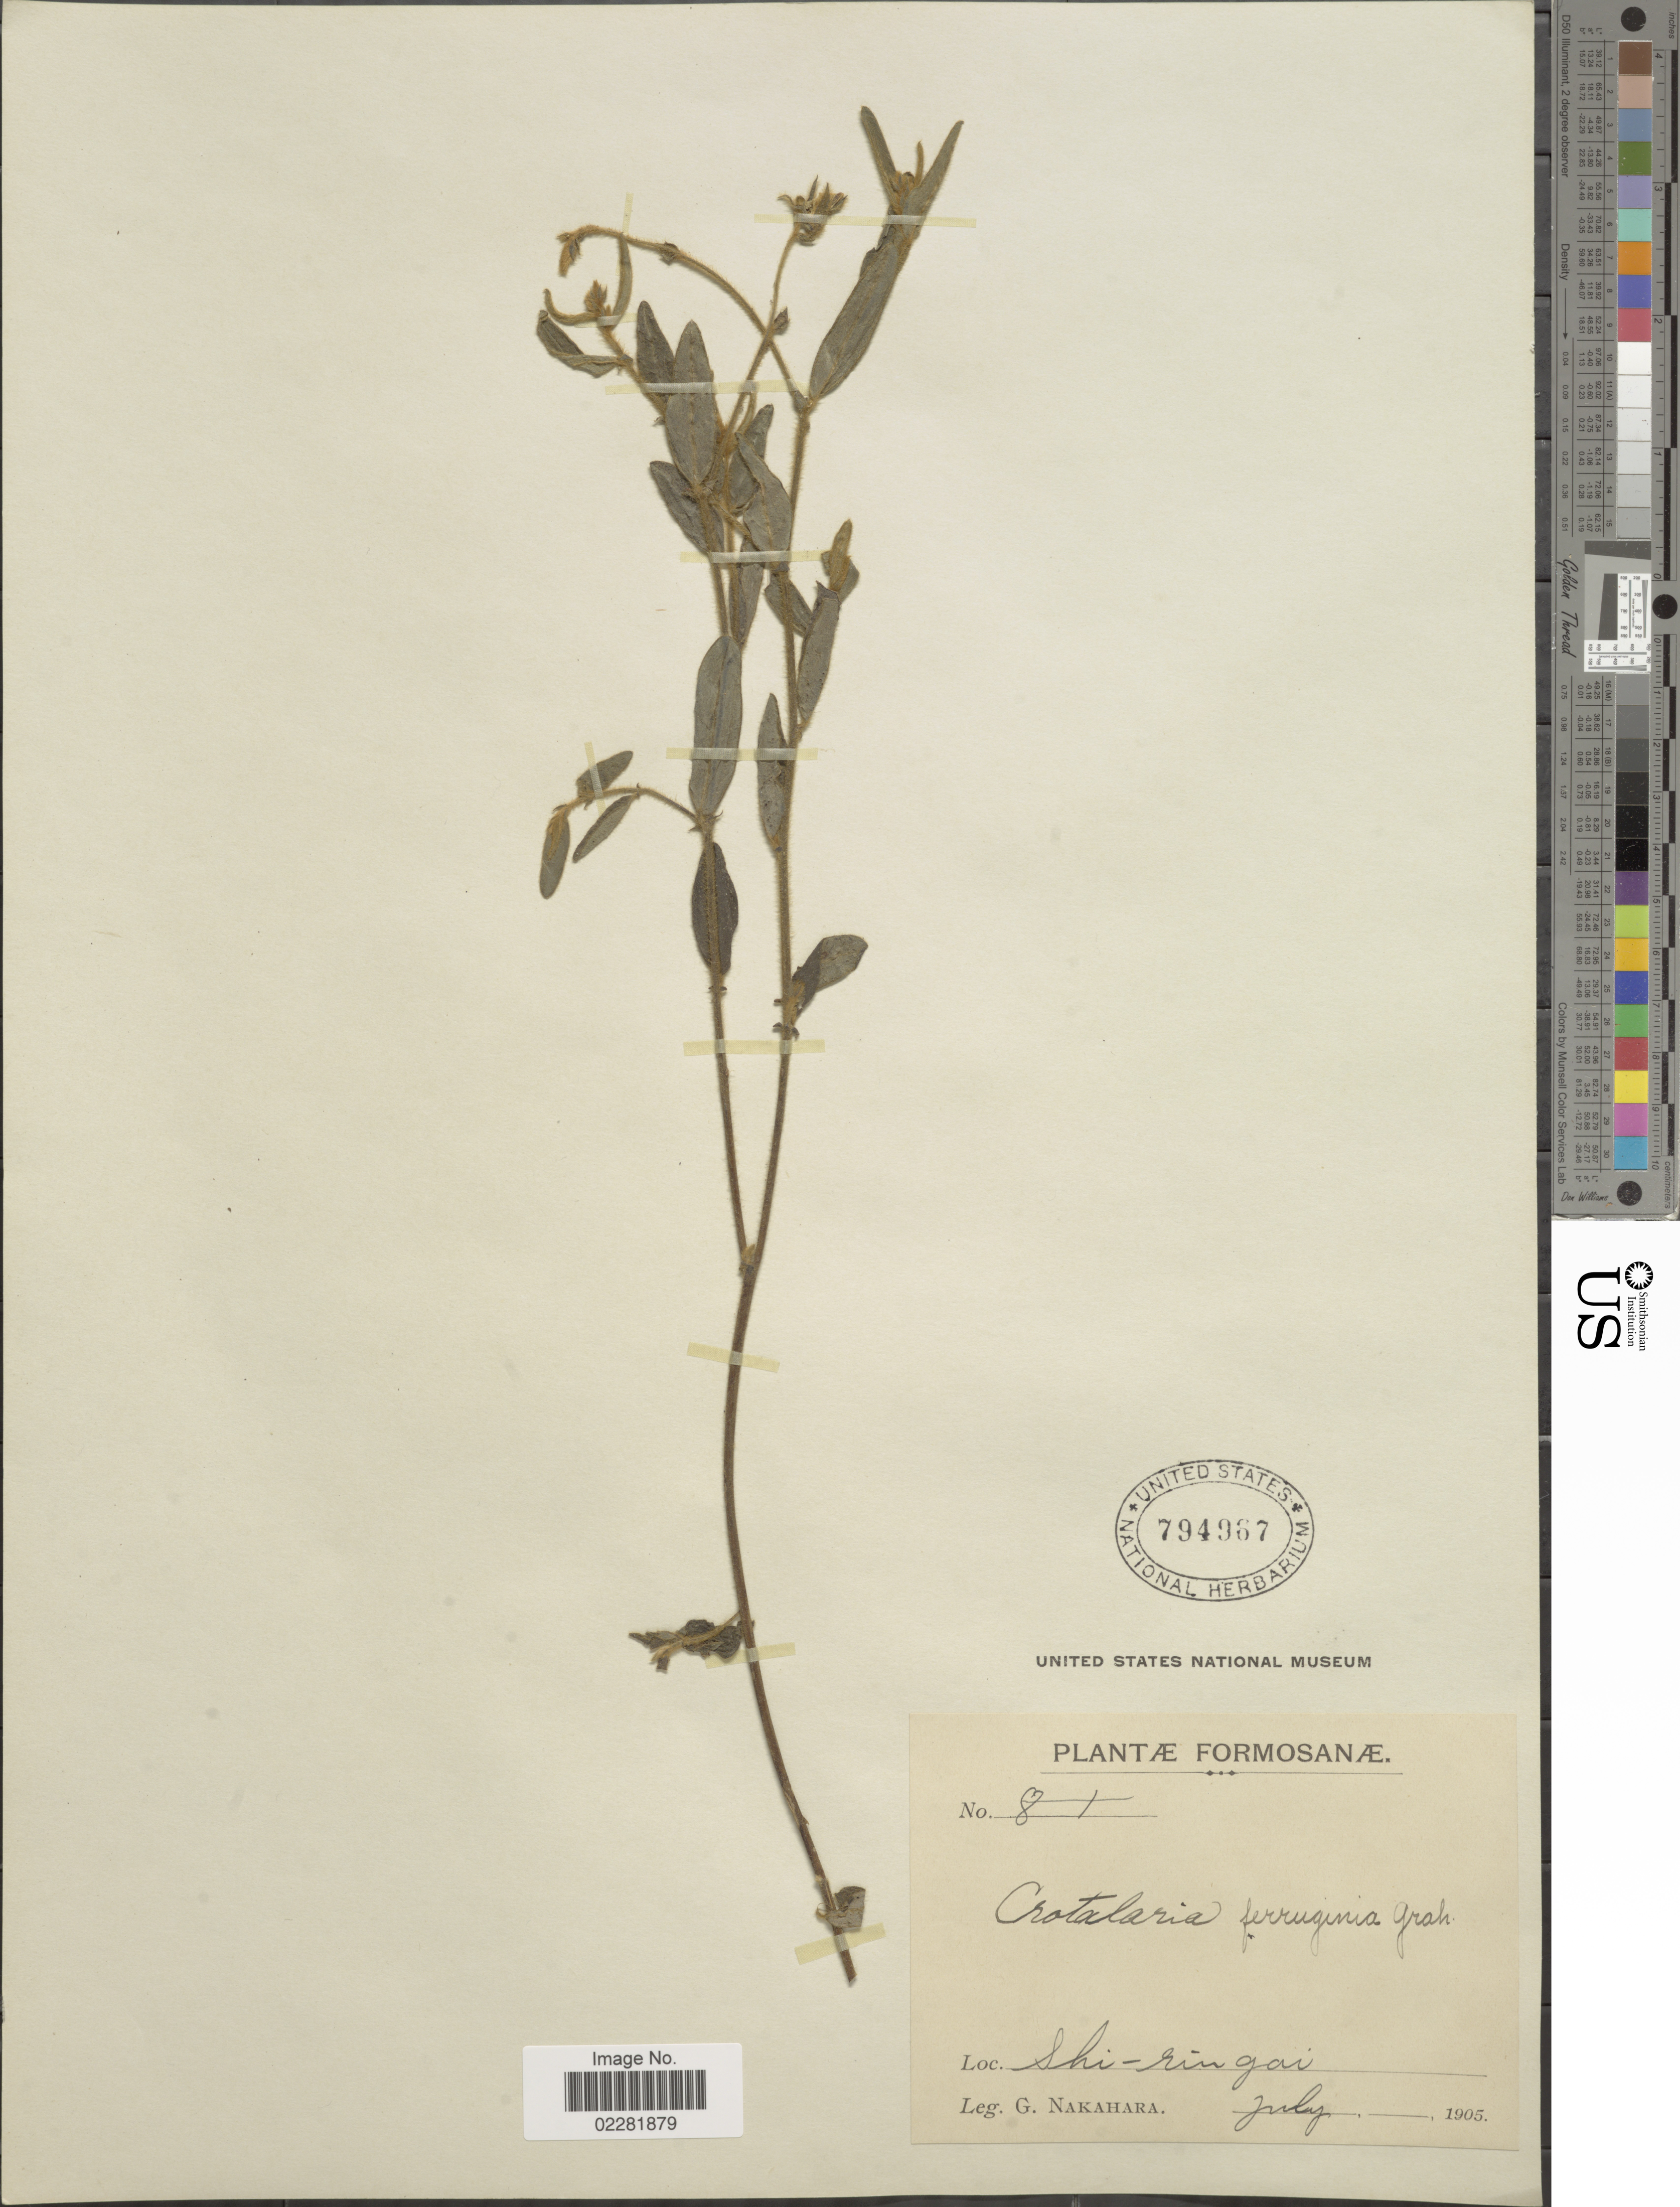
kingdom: Plantae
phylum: Tracheophyta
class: Magnoliopsida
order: Fabales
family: Fabaceae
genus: Crotalaria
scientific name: Crotalaria ferruginea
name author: Graham ex Benth.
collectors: G. Nakahara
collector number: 81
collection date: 1905-07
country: Taiwan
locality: Formosanae, Shi-ringai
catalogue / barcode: US 794967